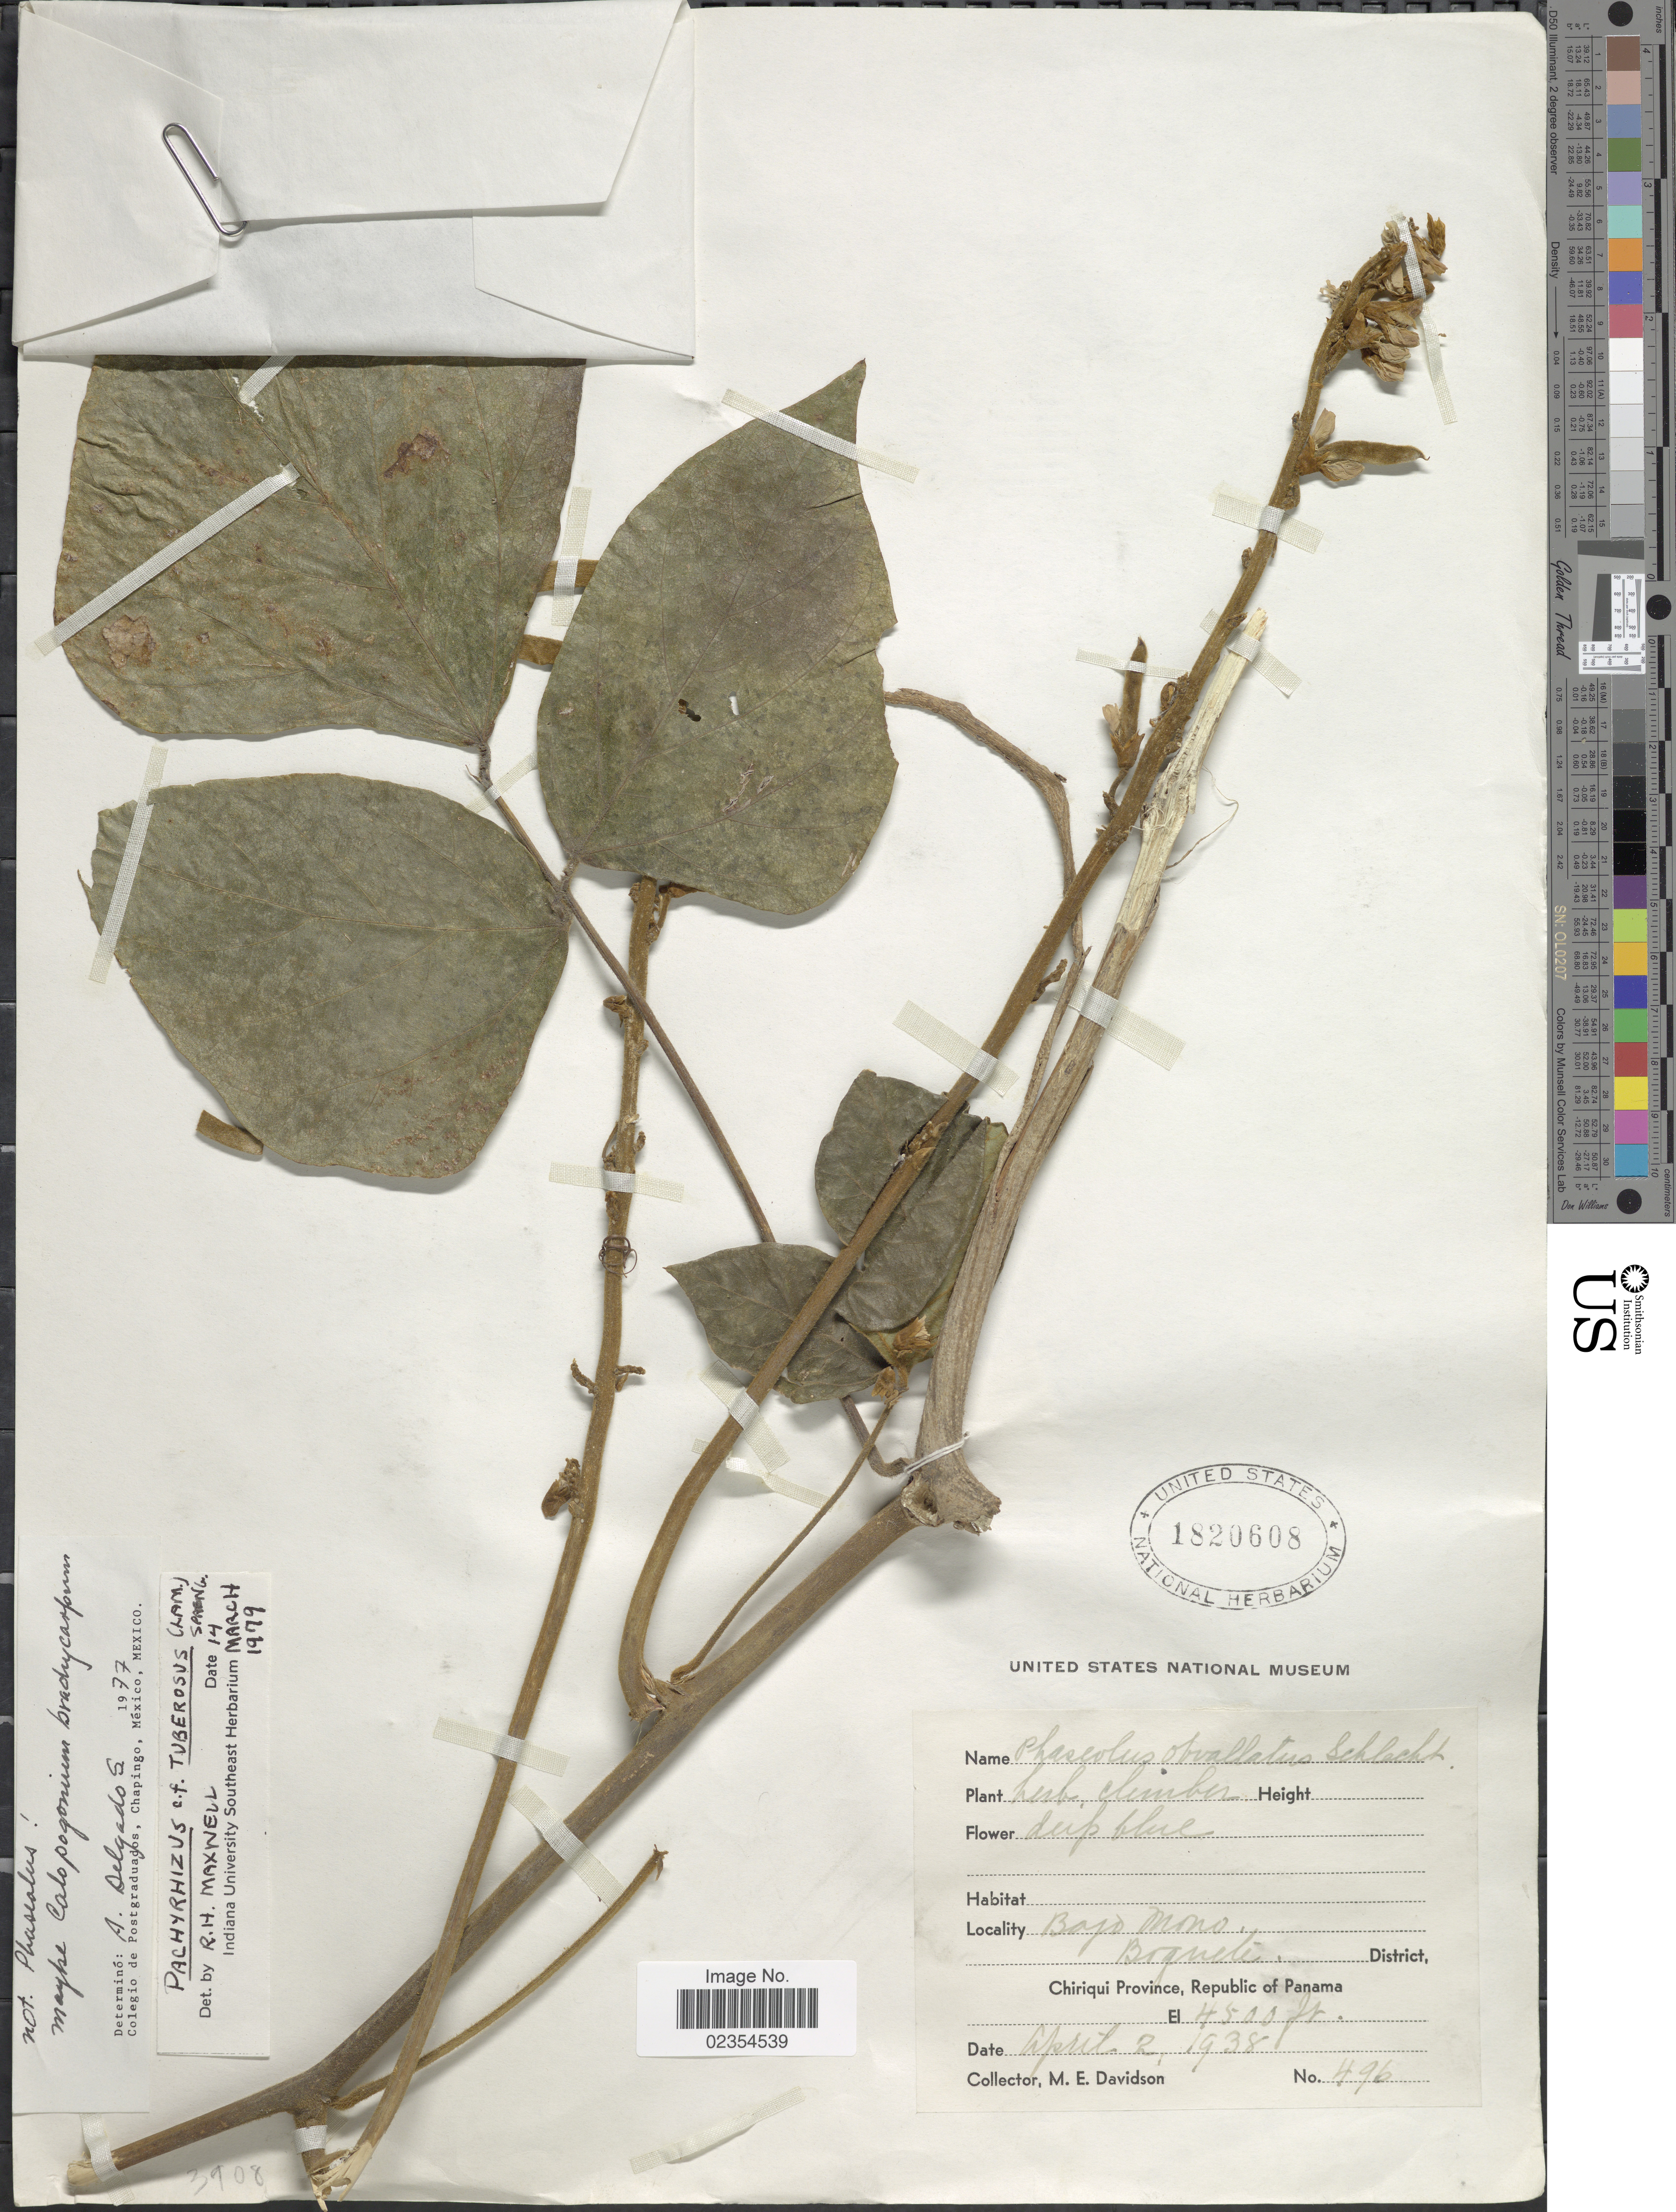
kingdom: Plantae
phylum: Tracheophyta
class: Magnoliopsida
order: Fabales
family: Fabaceae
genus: Pachyrhizus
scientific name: Pachyrhizus panamensis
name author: R.T. Clausen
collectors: M. E. Davidson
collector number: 496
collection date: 1938-04-02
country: Panama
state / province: Chiriqui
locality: Bajo Mono, Boguete District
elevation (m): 1372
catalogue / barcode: US 1820608